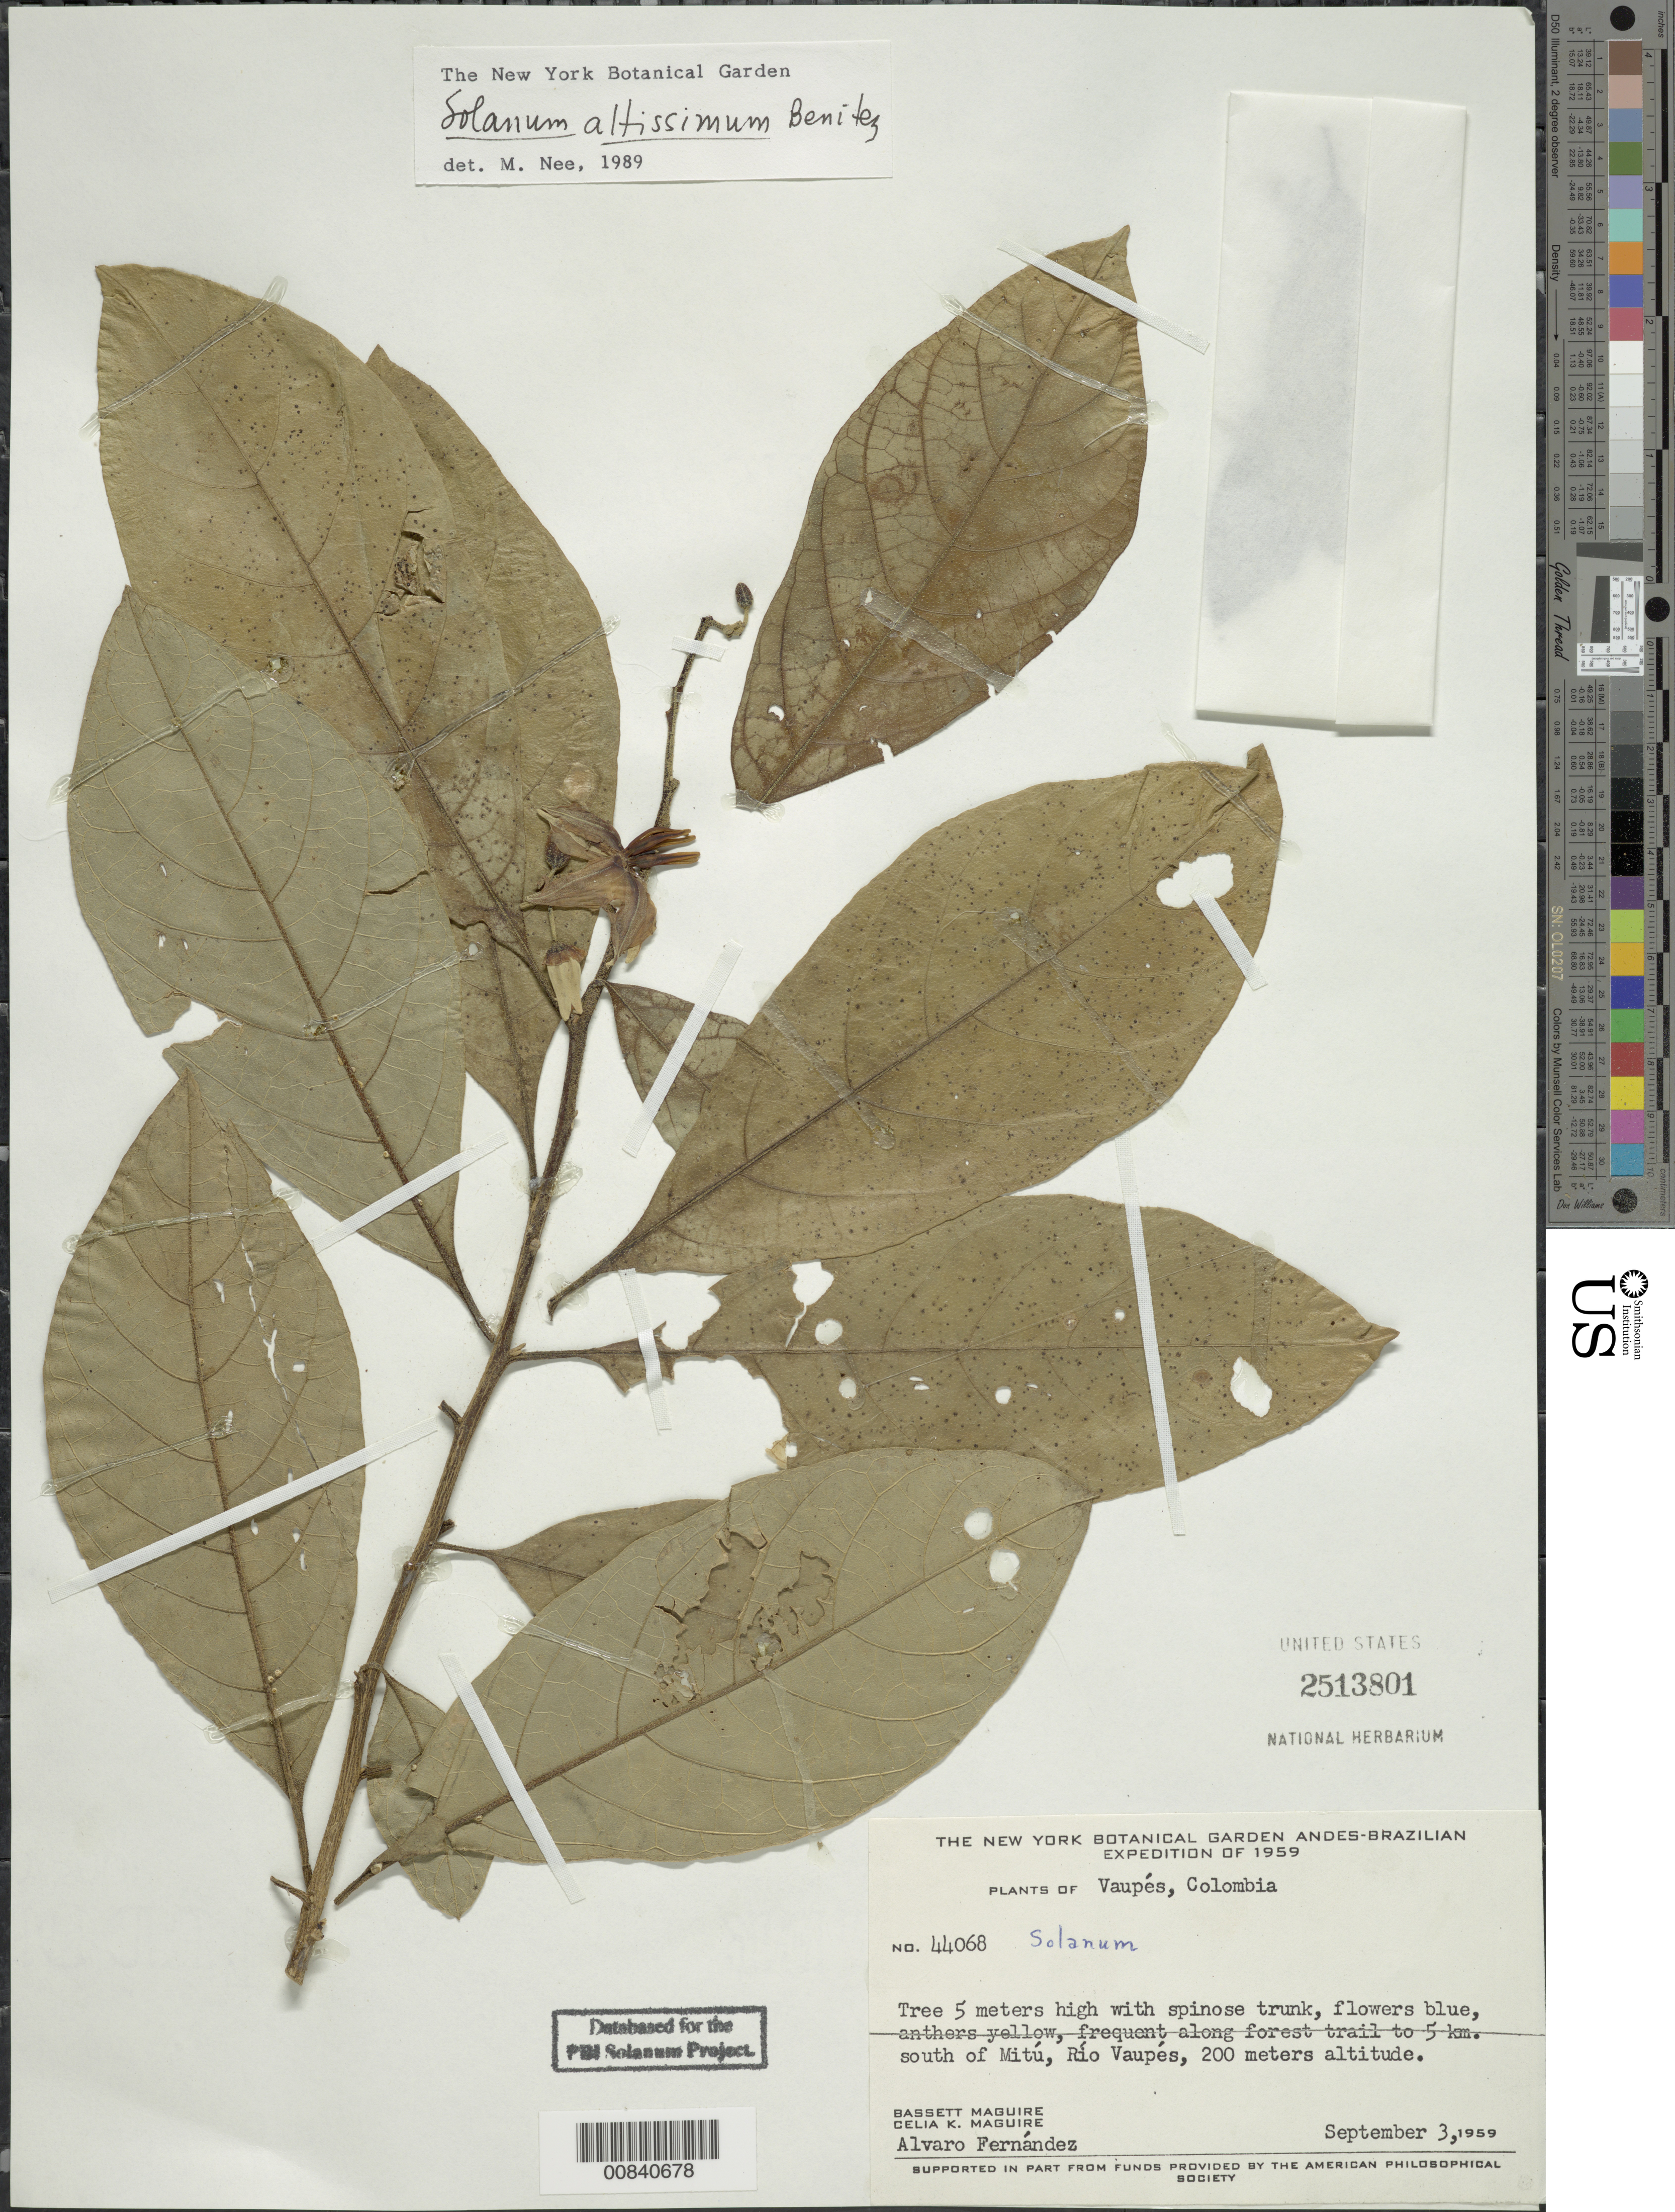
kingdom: Plantae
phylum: Tracheophyta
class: Magnoliopsida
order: Solanales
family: Solanaceae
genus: Solanum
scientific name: Solanum altissimum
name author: Pittier ex Benítez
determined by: Nee, Michael H.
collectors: B. Maguire, C. K. Maguire & A. Fernandez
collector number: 44068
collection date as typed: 3 Sep 1959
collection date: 1959-09-03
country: Colombia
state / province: Vaupés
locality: South of Mitu, Rio Vaupes.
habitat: Frequent along forest trail to 5 km.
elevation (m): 200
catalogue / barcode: US 2513801